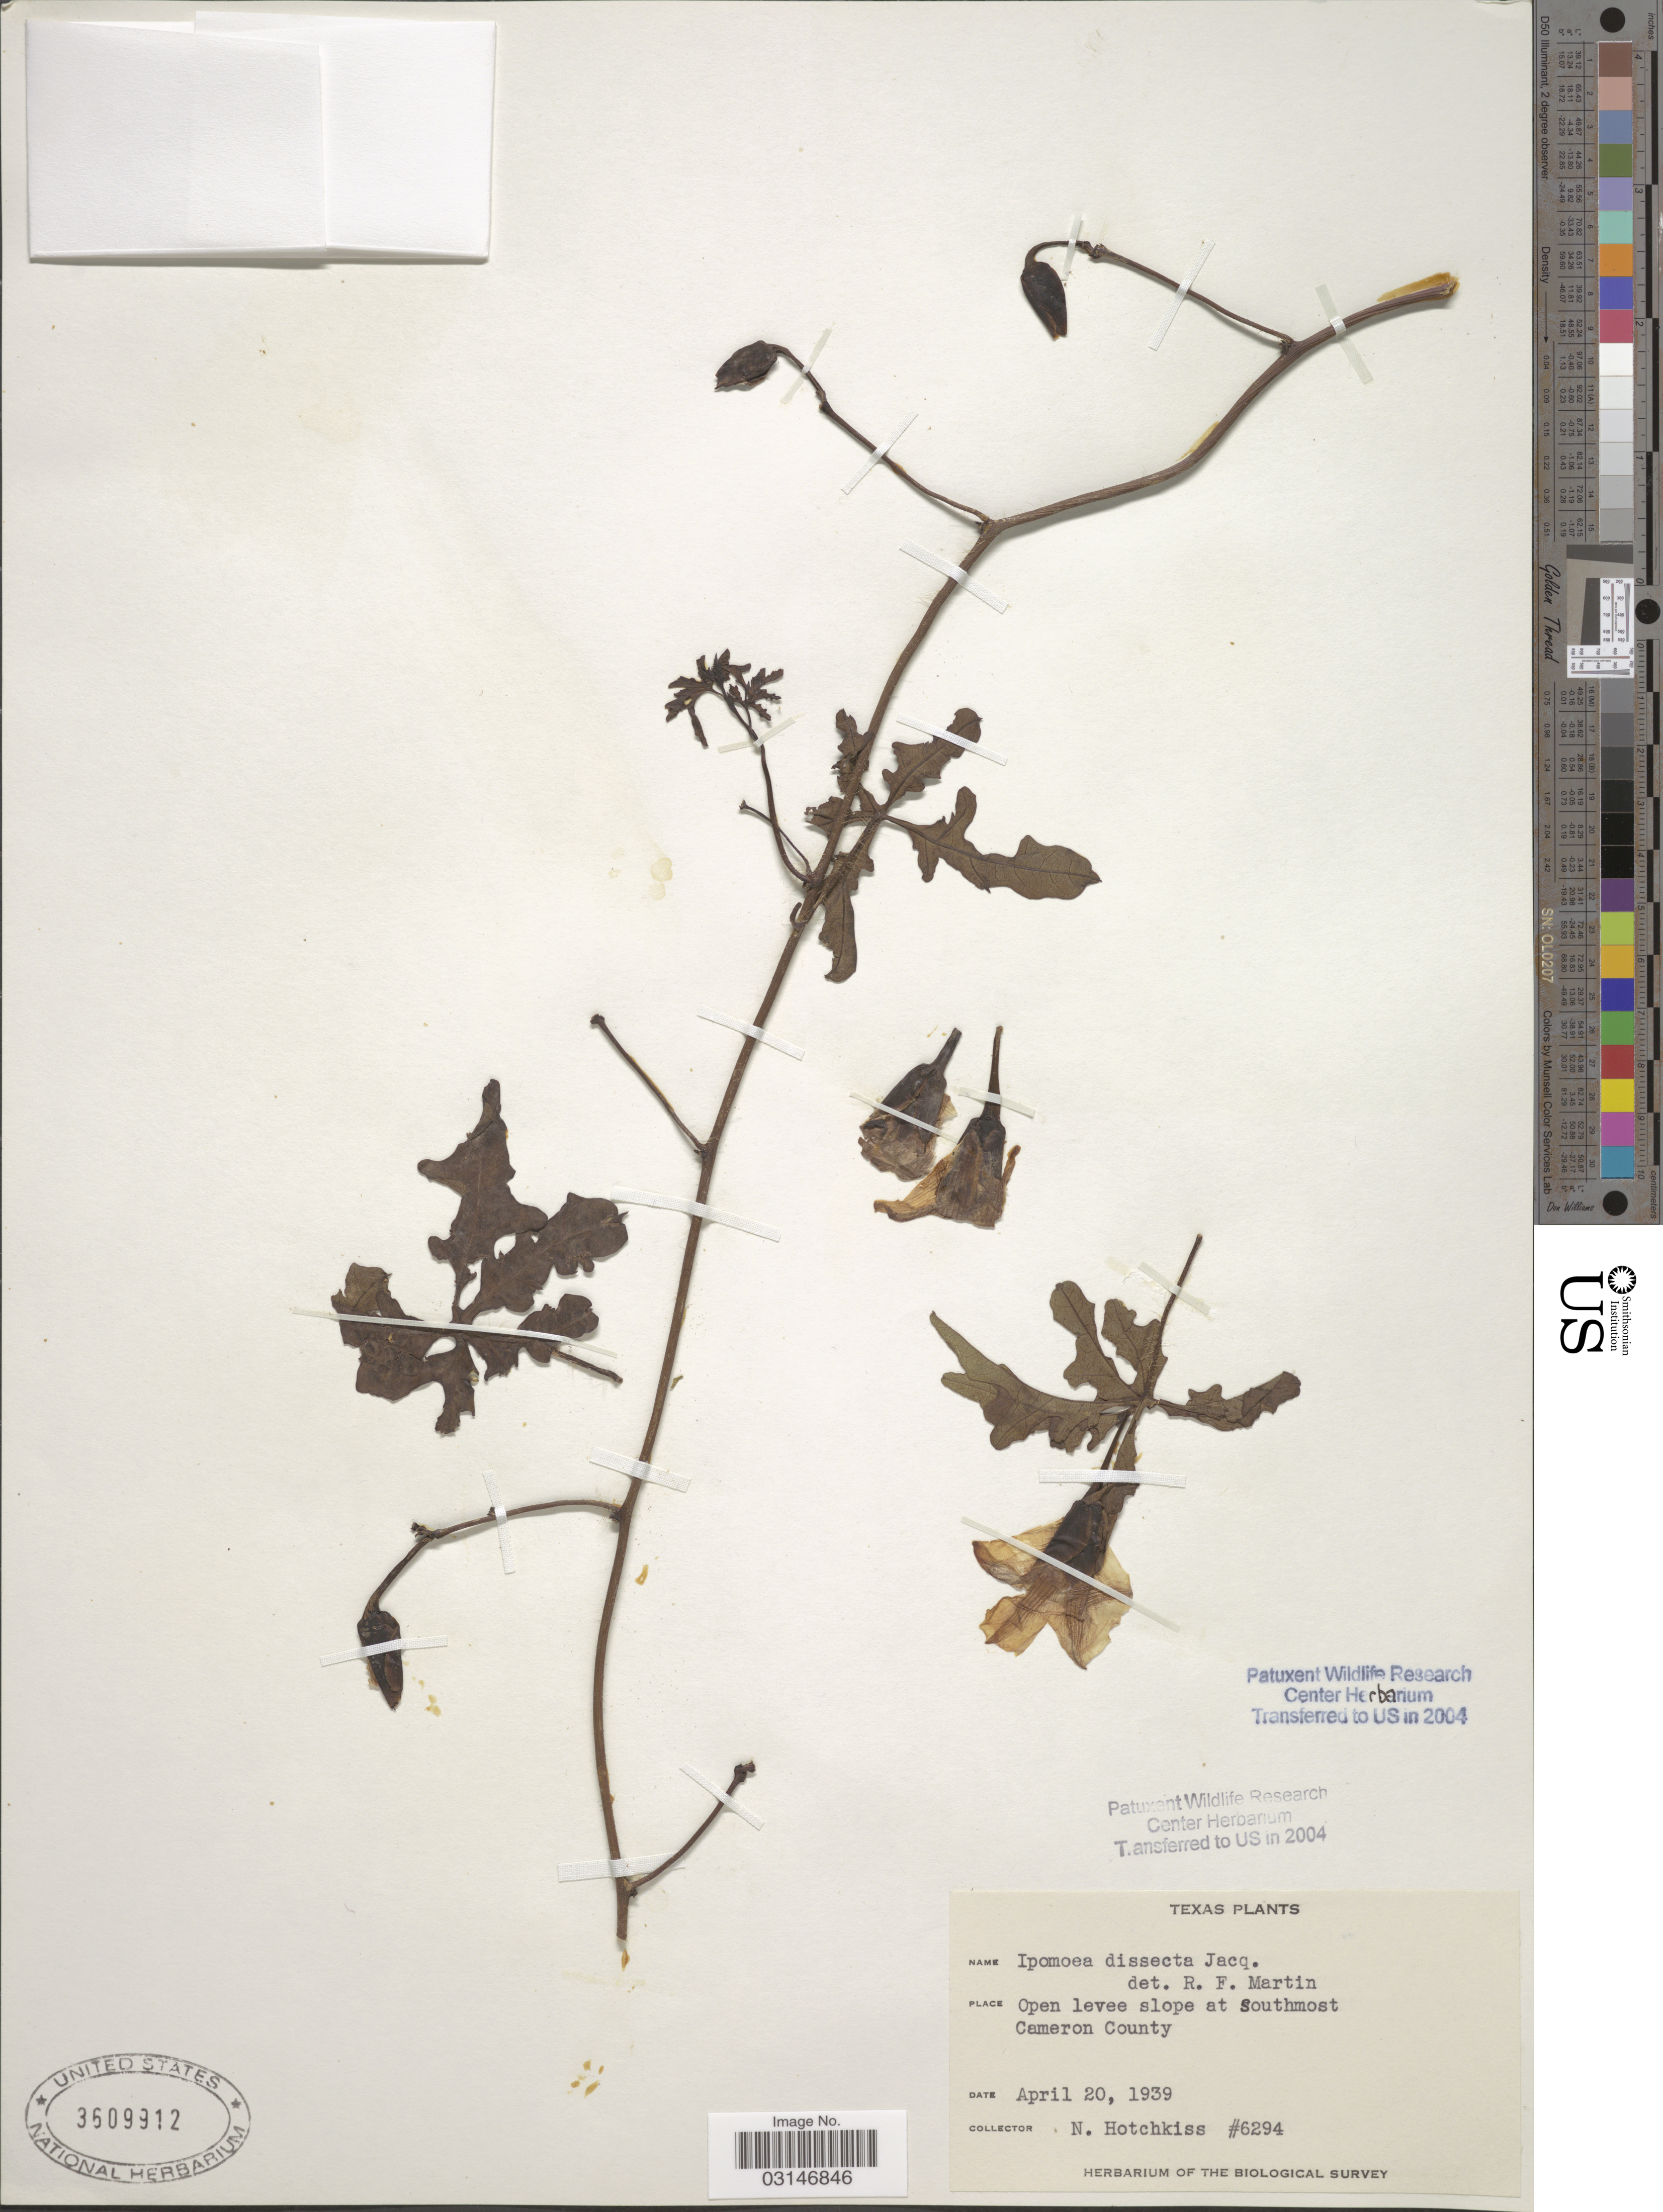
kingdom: Plantae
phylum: Tracheophyta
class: Magnoliopsida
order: Solanales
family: Convolvulaceae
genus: Distimake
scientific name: Distimake dissectus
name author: (Jacq.) A. R. Simões & Staples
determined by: Strong, Mark T., (BOT), Smithsonian Institution - National Museum of Natural History (UNITED STATES)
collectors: N. Hotchkiss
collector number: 6294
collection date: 1939-04-20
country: United States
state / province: Texas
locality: Open levee slope at Southmost Cameron County.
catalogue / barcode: US 3609912